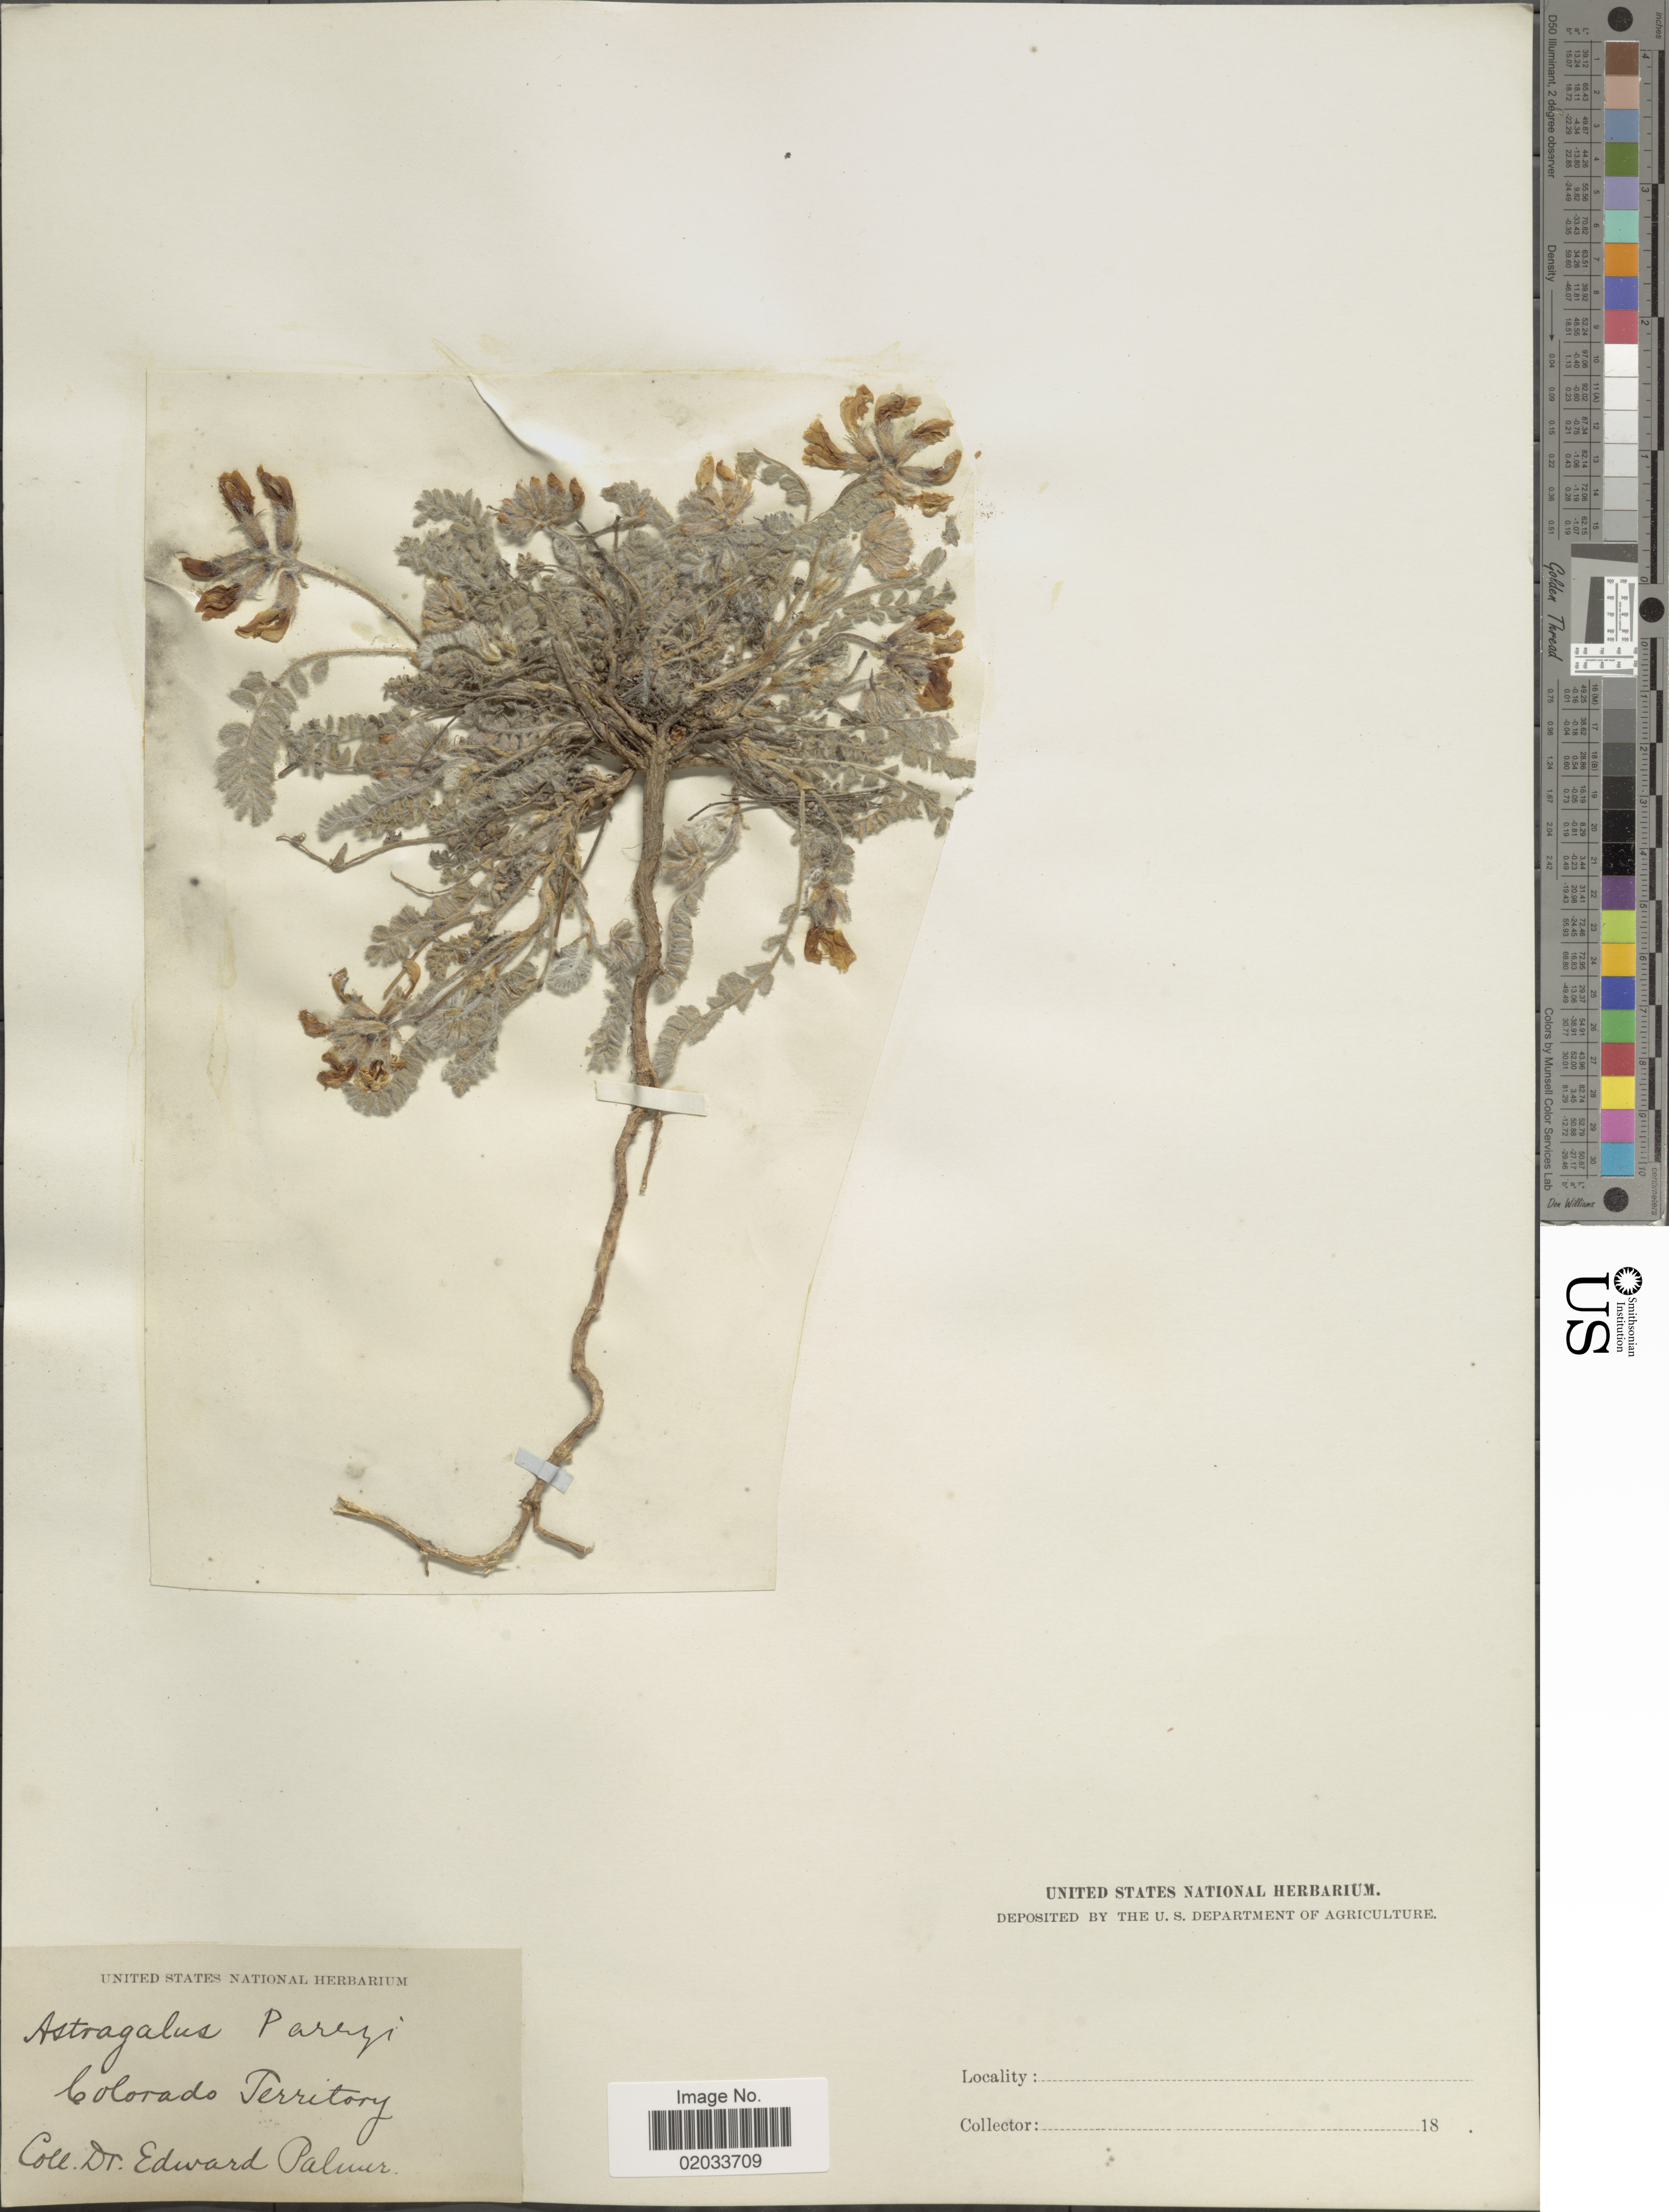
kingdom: Plantae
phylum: Tracheophyta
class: Magnoliopsida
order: Fabales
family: Fabaceae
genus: Astragalus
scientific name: Astragalus parryi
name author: A. Gray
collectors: E. Palmer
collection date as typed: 18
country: United States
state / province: Colorado